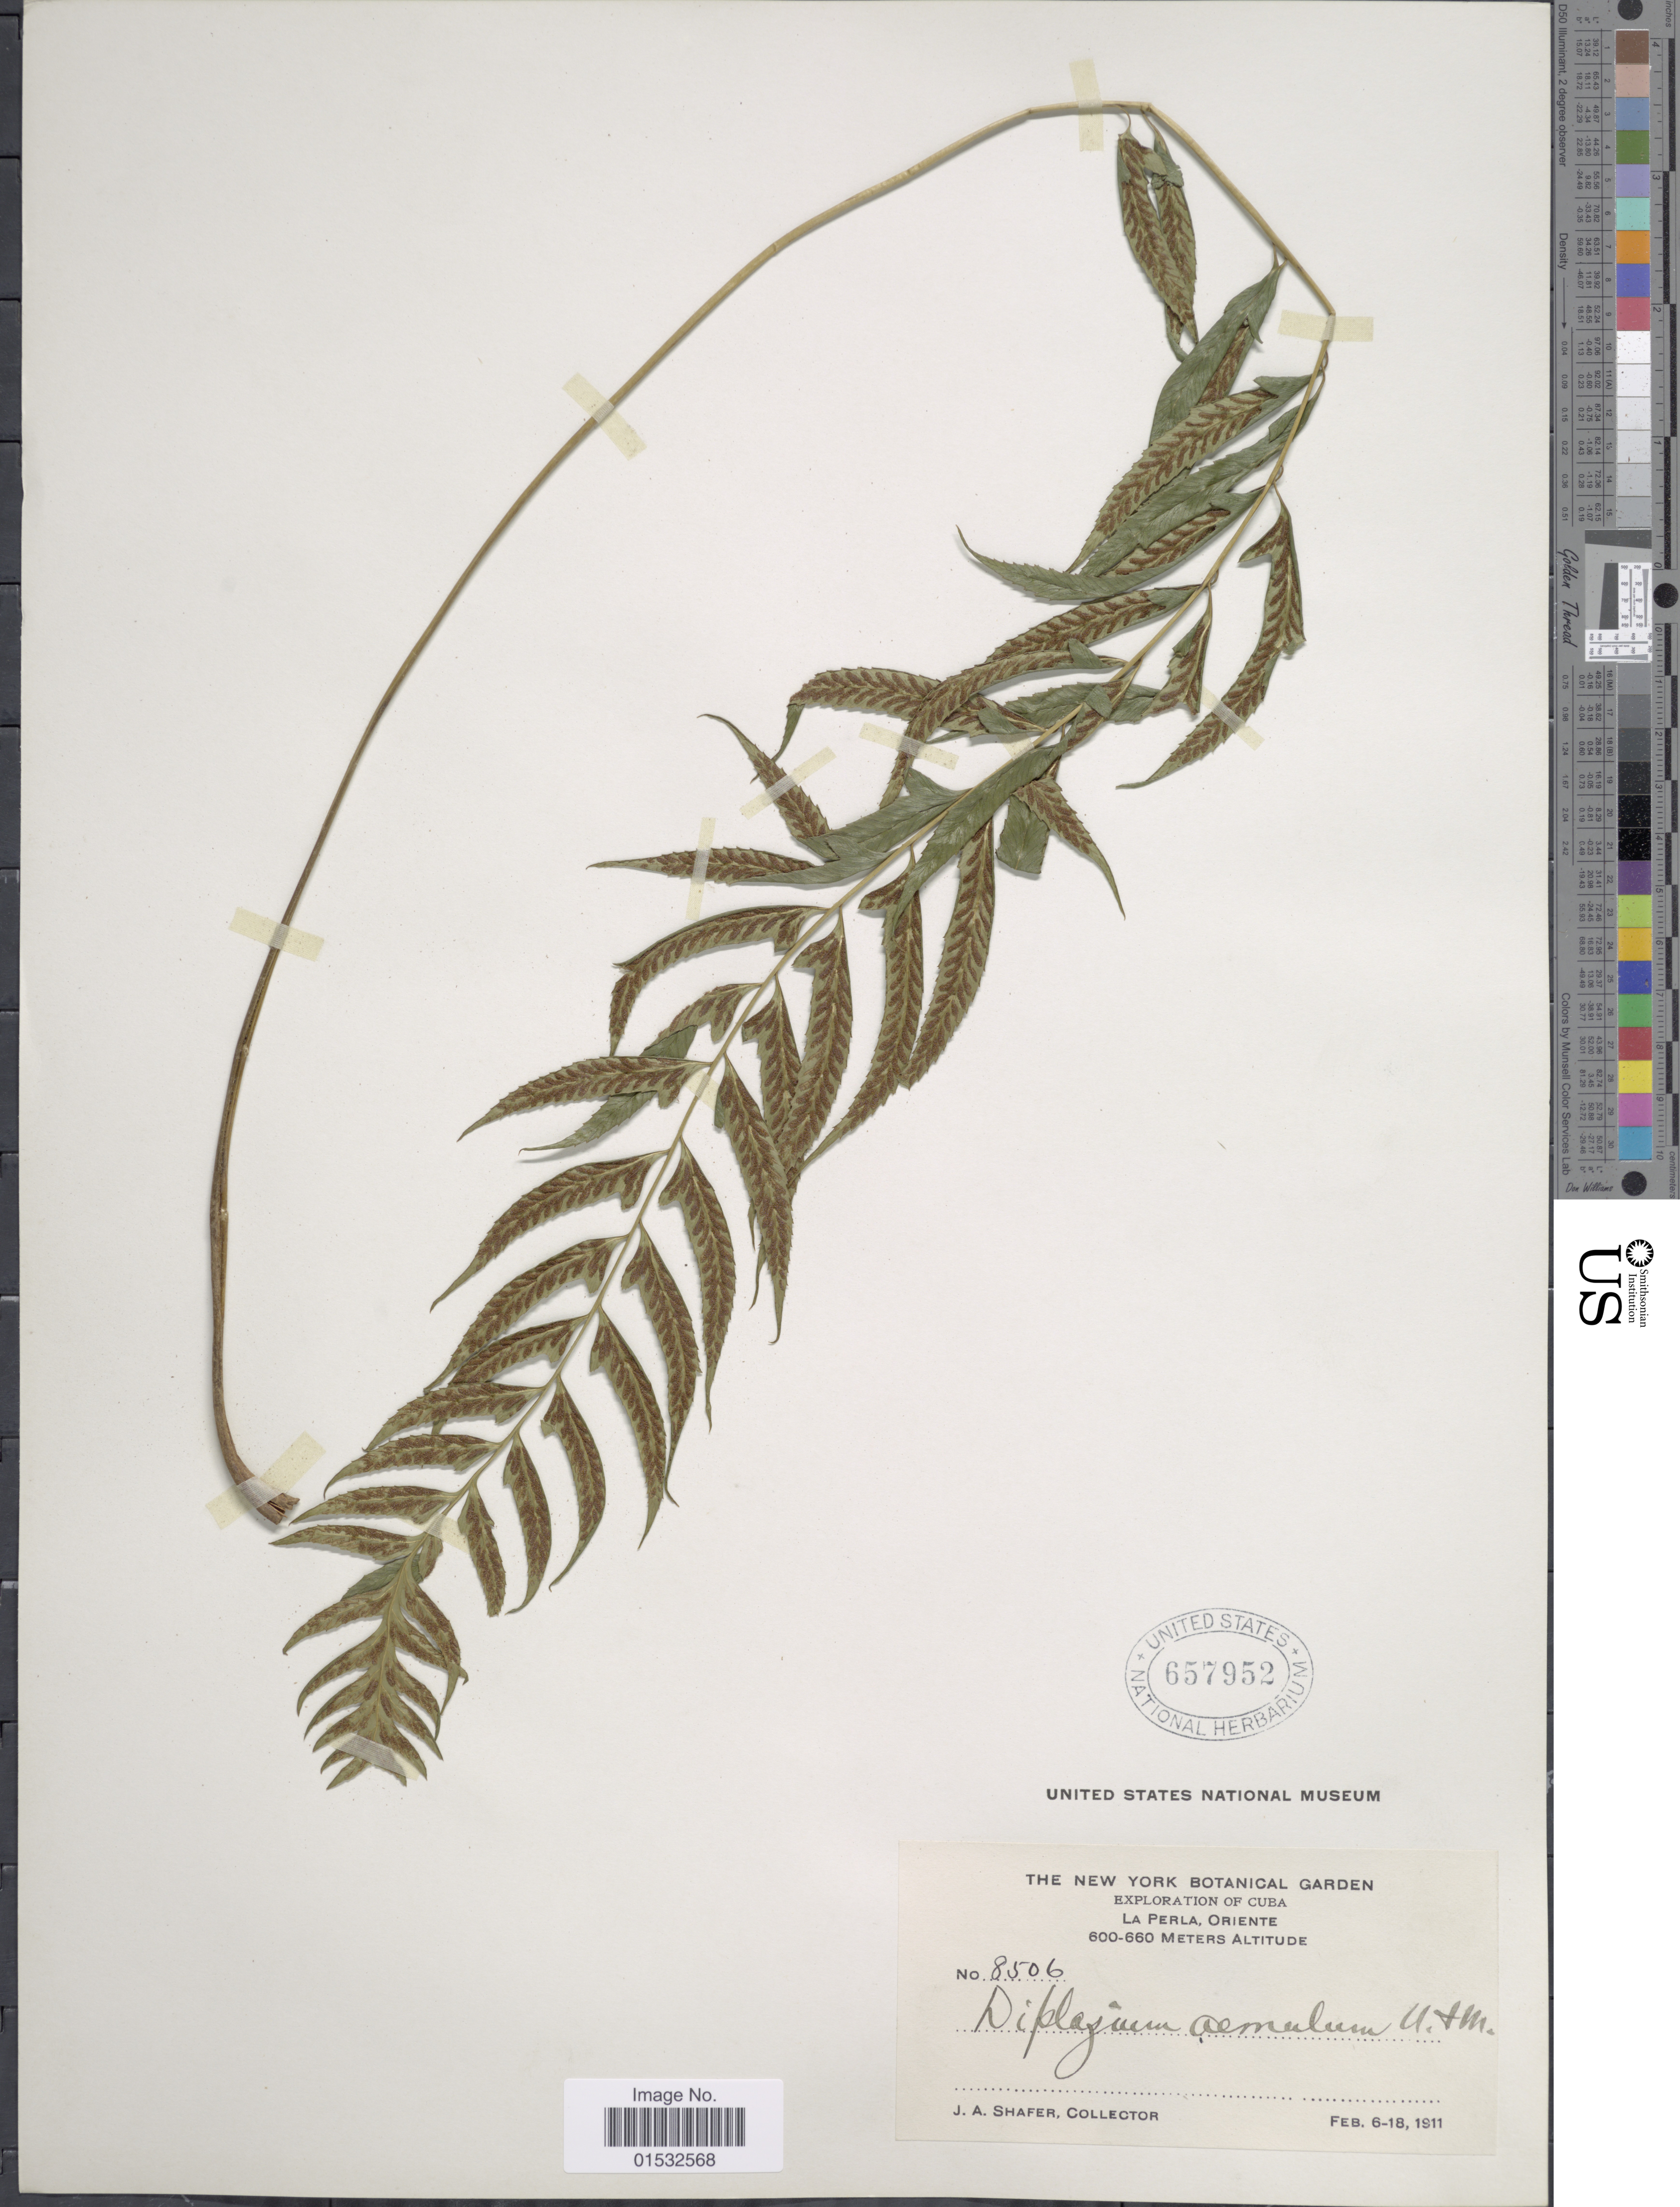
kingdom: Plantae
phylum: Tracheophyta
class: Polypodiopsida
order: Polypodiales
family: Athyriaceae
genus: Diplazium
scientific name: Diplazium unilobum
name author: (Poir.) Hieron.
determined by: Sánchez, C.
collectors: J. A. Shafer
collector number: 8506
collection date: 1911-02-06/1911-02-18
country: Cuba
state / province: Oriente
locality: La Perla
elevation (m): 600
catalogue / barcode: US 657952